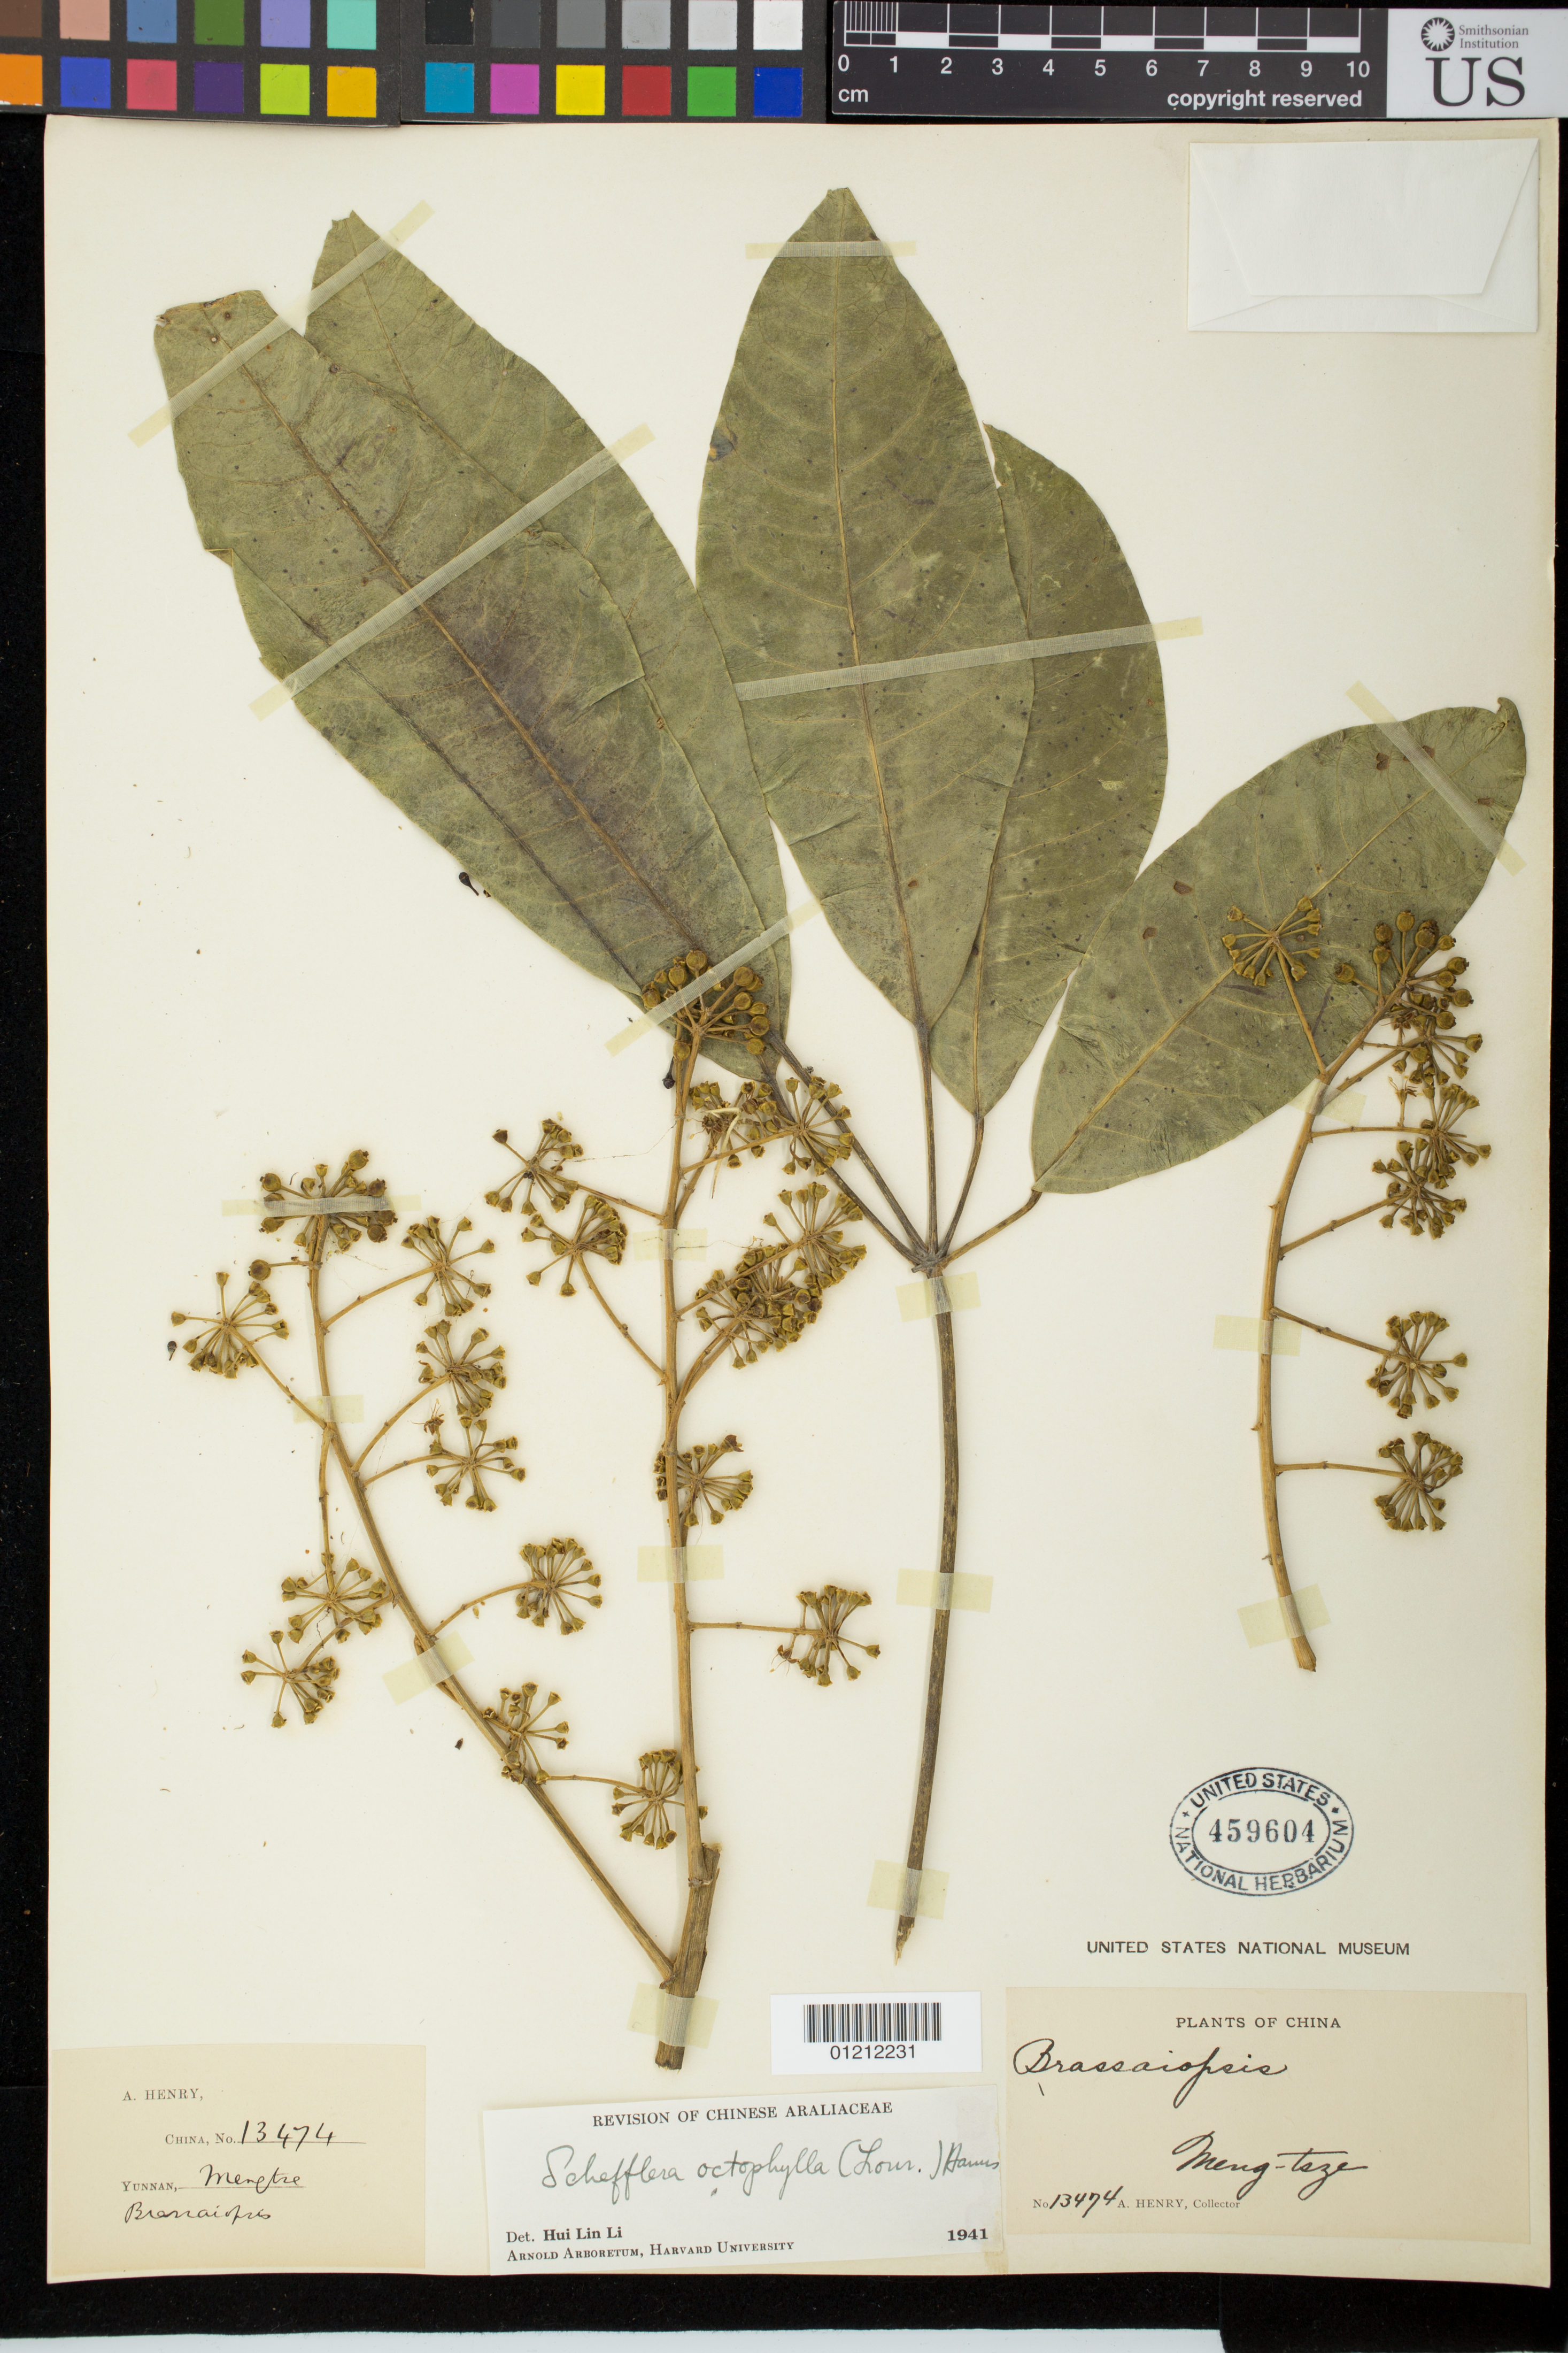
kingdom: Plantae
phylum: Tracheophyta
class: Magnoliopsida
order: Apiales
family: Araliaceae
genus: Schefflera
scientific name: Schefflera heptaphylla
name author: (L.) Frodin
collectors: A. Henry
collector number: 13474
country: China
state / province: Yunnan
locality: Meng-tsze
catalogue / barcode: US 459604